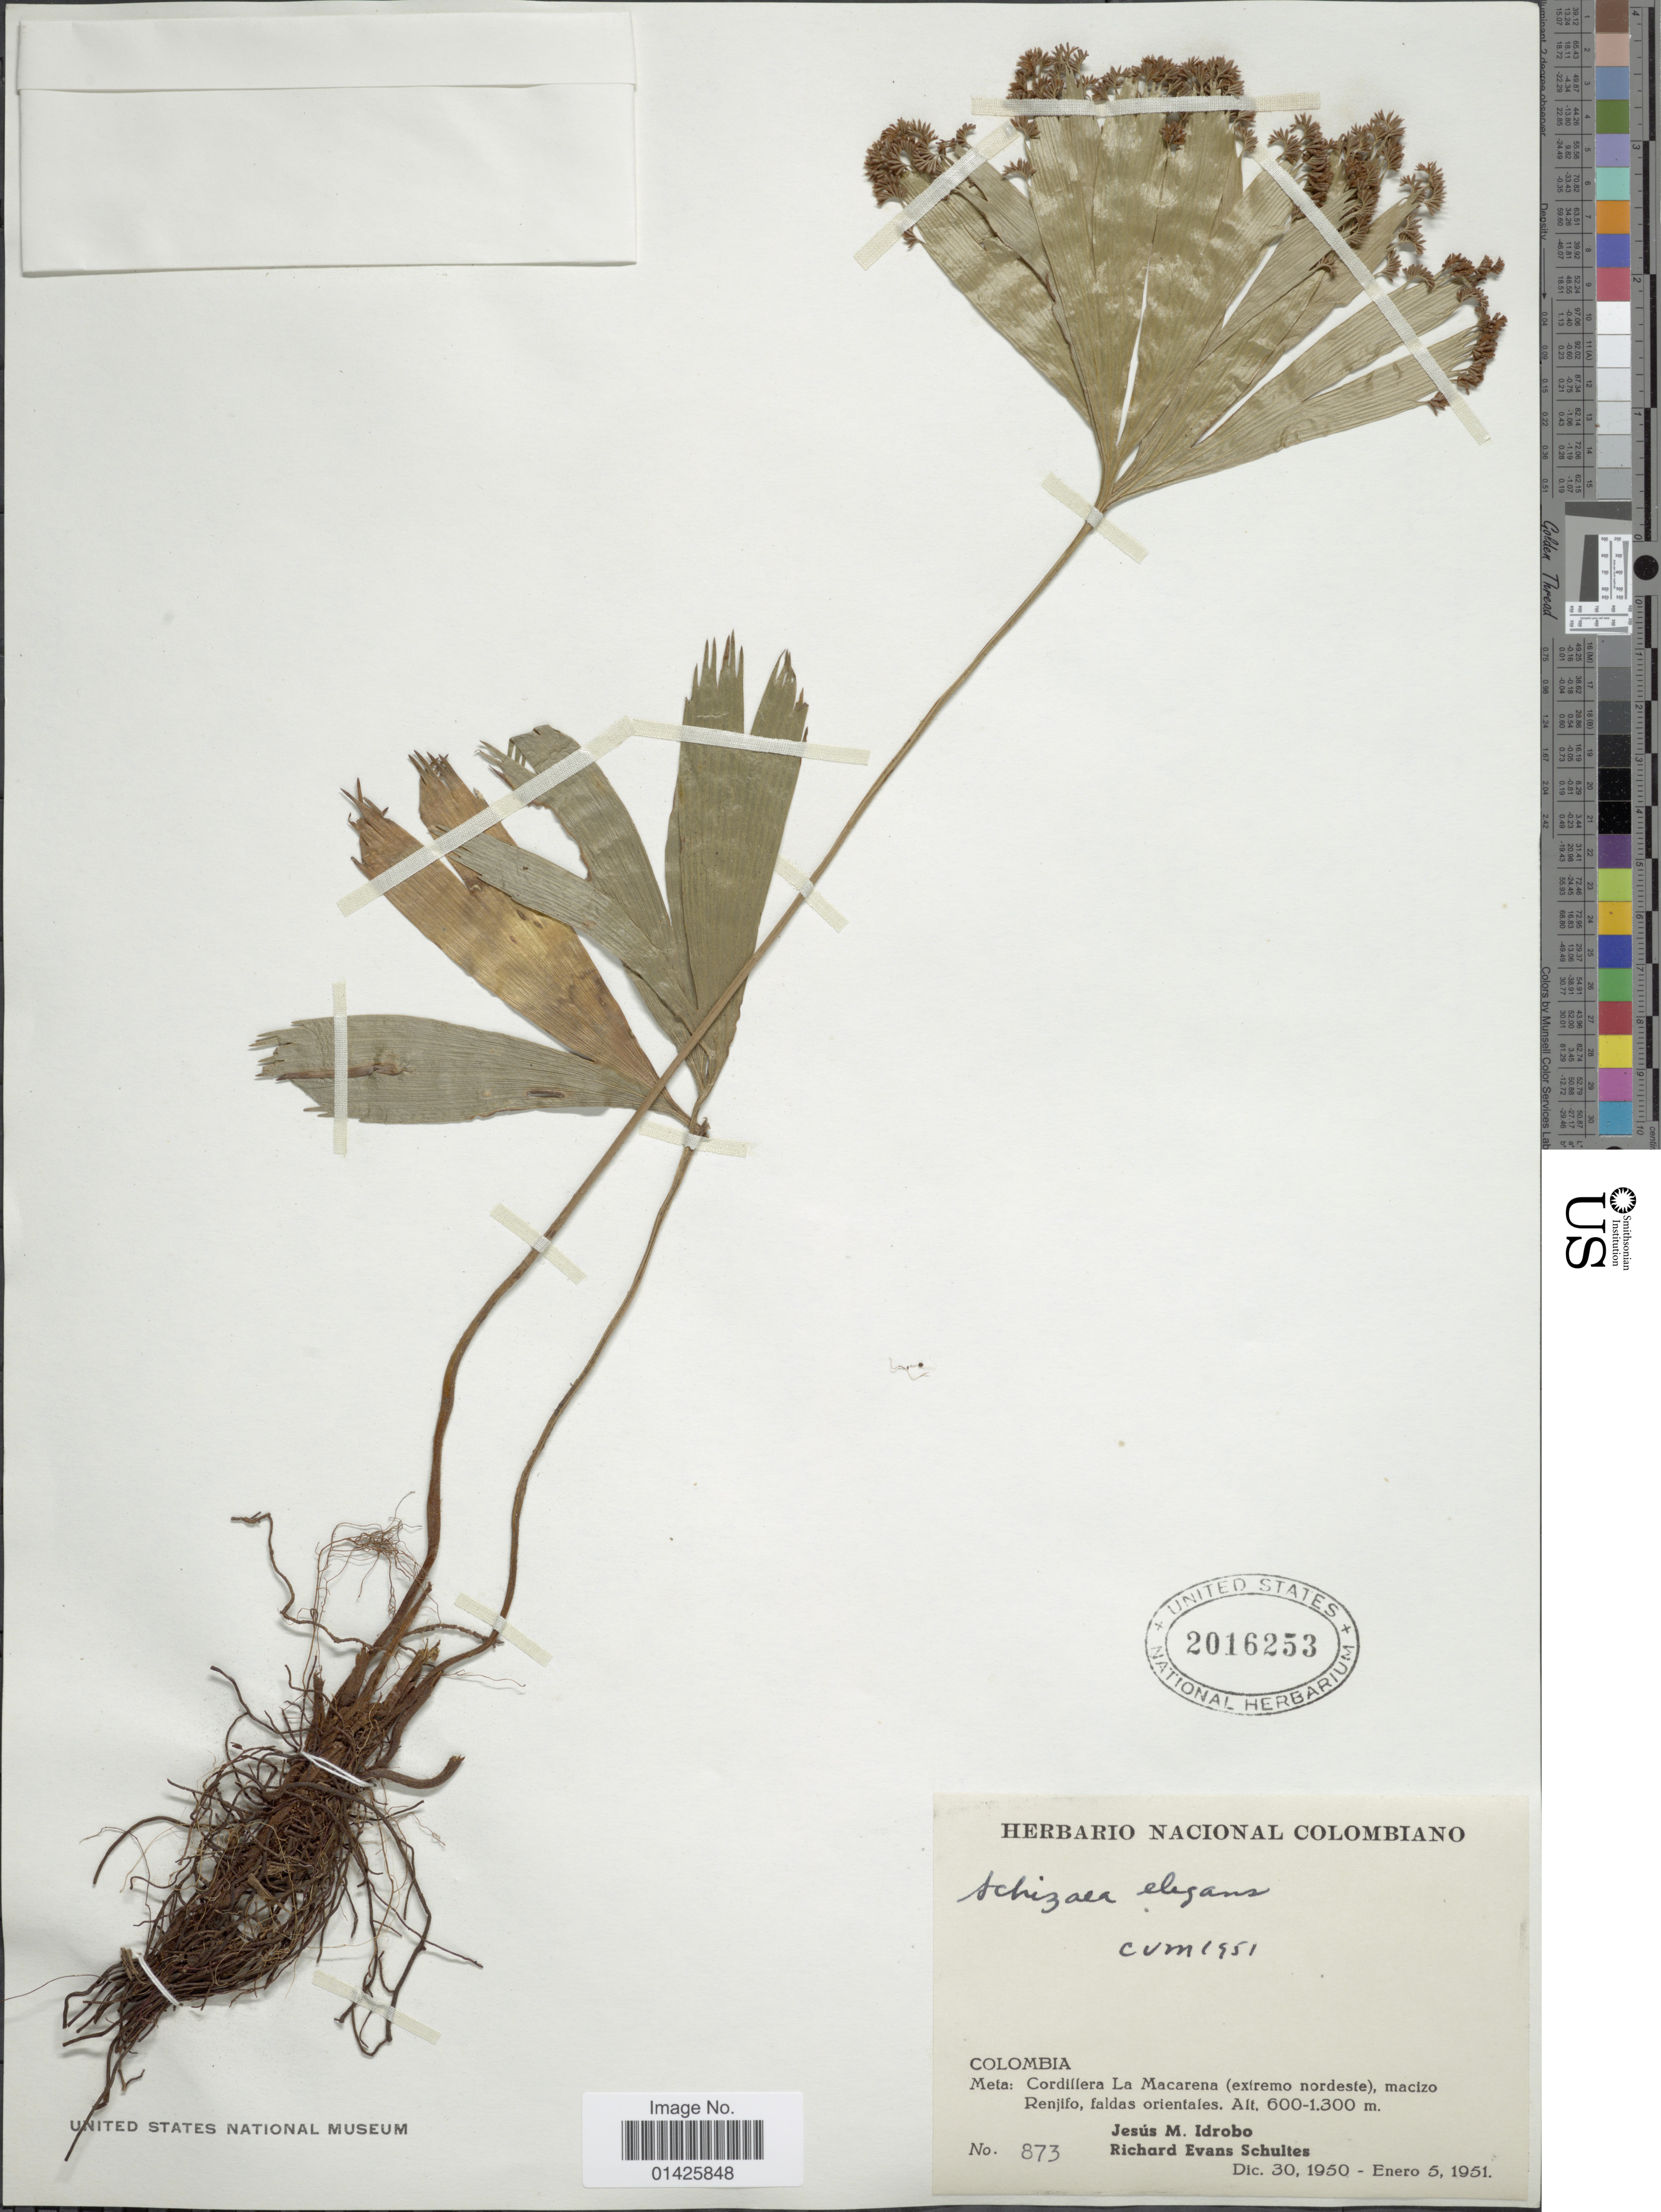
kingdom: Plantae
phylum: Tracheophyta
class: Polypodiopsida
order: Schizaeales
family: Schizaeaceae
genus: Schizaea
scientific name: Schizaea elegans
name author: (Vahl) Sw.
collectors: J. M. Idrobo & R. E. Schultes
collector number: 873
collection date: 1950-12-30/1951-01-05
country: Colombia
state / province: Meta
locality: Cordillera La Macarema (exiremo nordeste), macizo Renjifo, faldas orientales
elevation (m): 600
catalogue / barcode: US 2016253